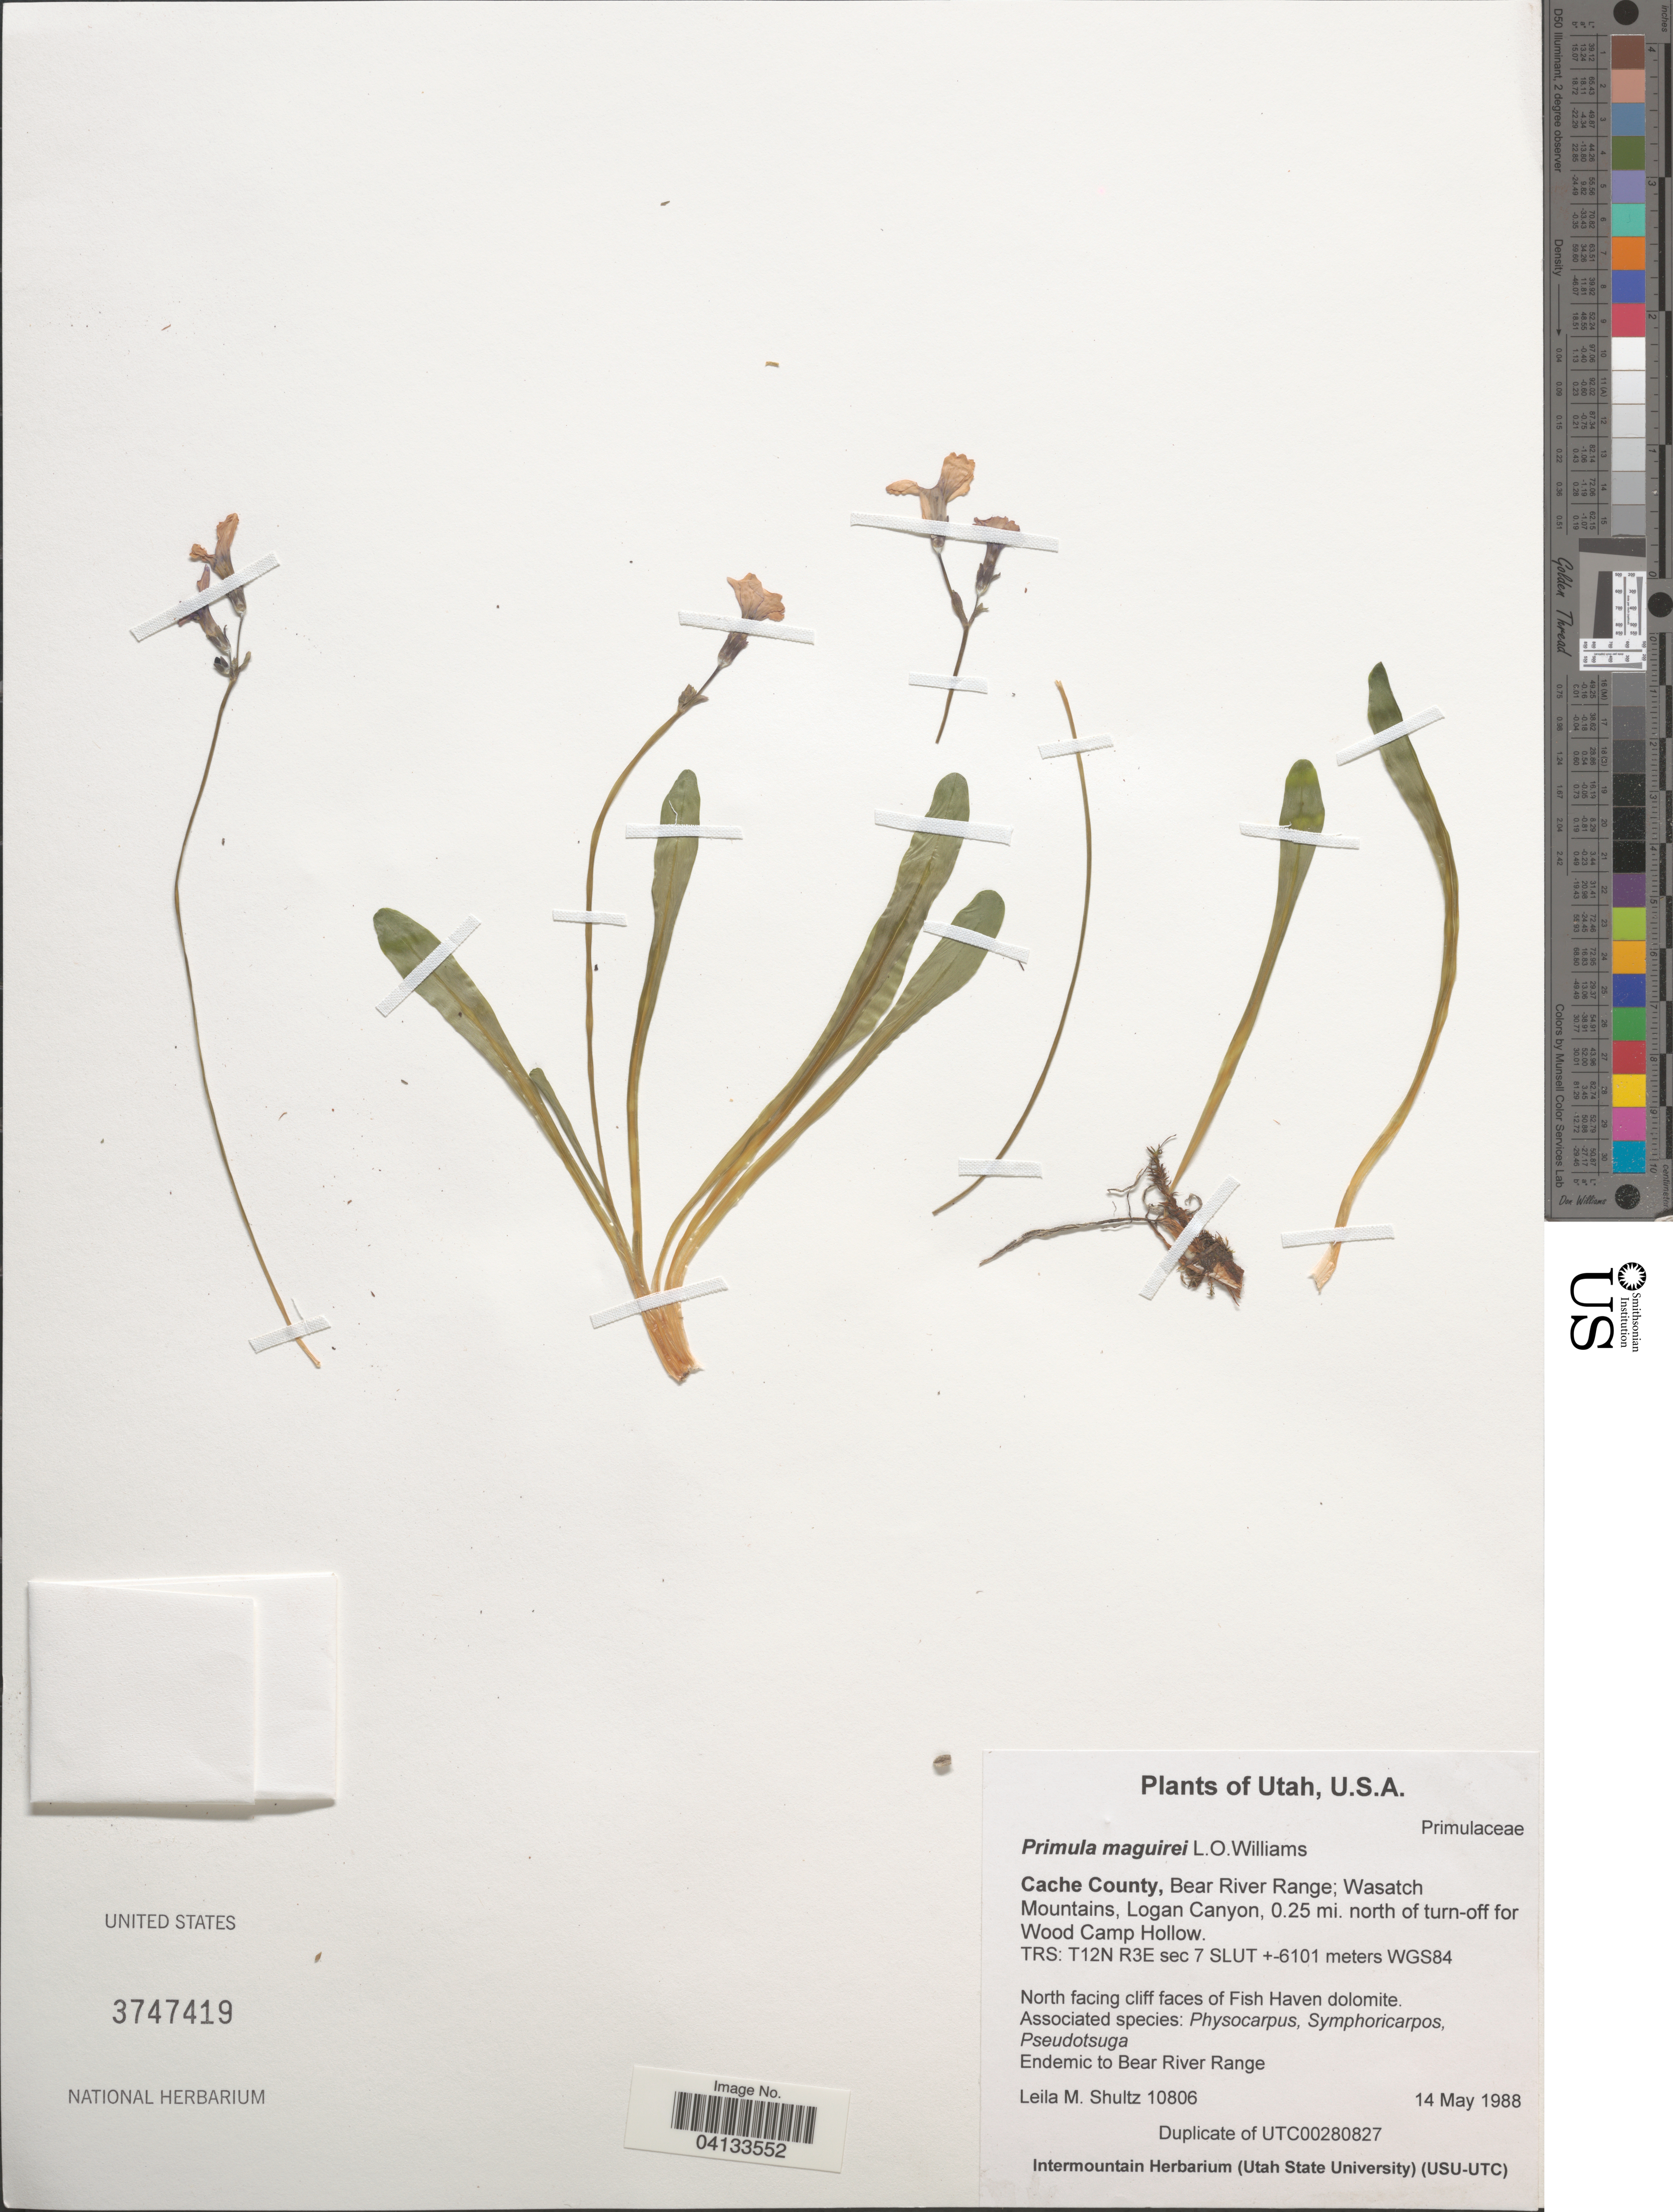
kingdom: Plantae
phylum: Tracheophyta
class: Magnoliopsida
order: Ericales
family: Primulaceae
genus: Primula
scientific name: Primula maguirei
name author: L.O. Williams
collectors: L. Shultz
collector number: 10806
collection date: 1988-05-14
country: United States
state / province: Utah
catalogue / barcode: US 3747419